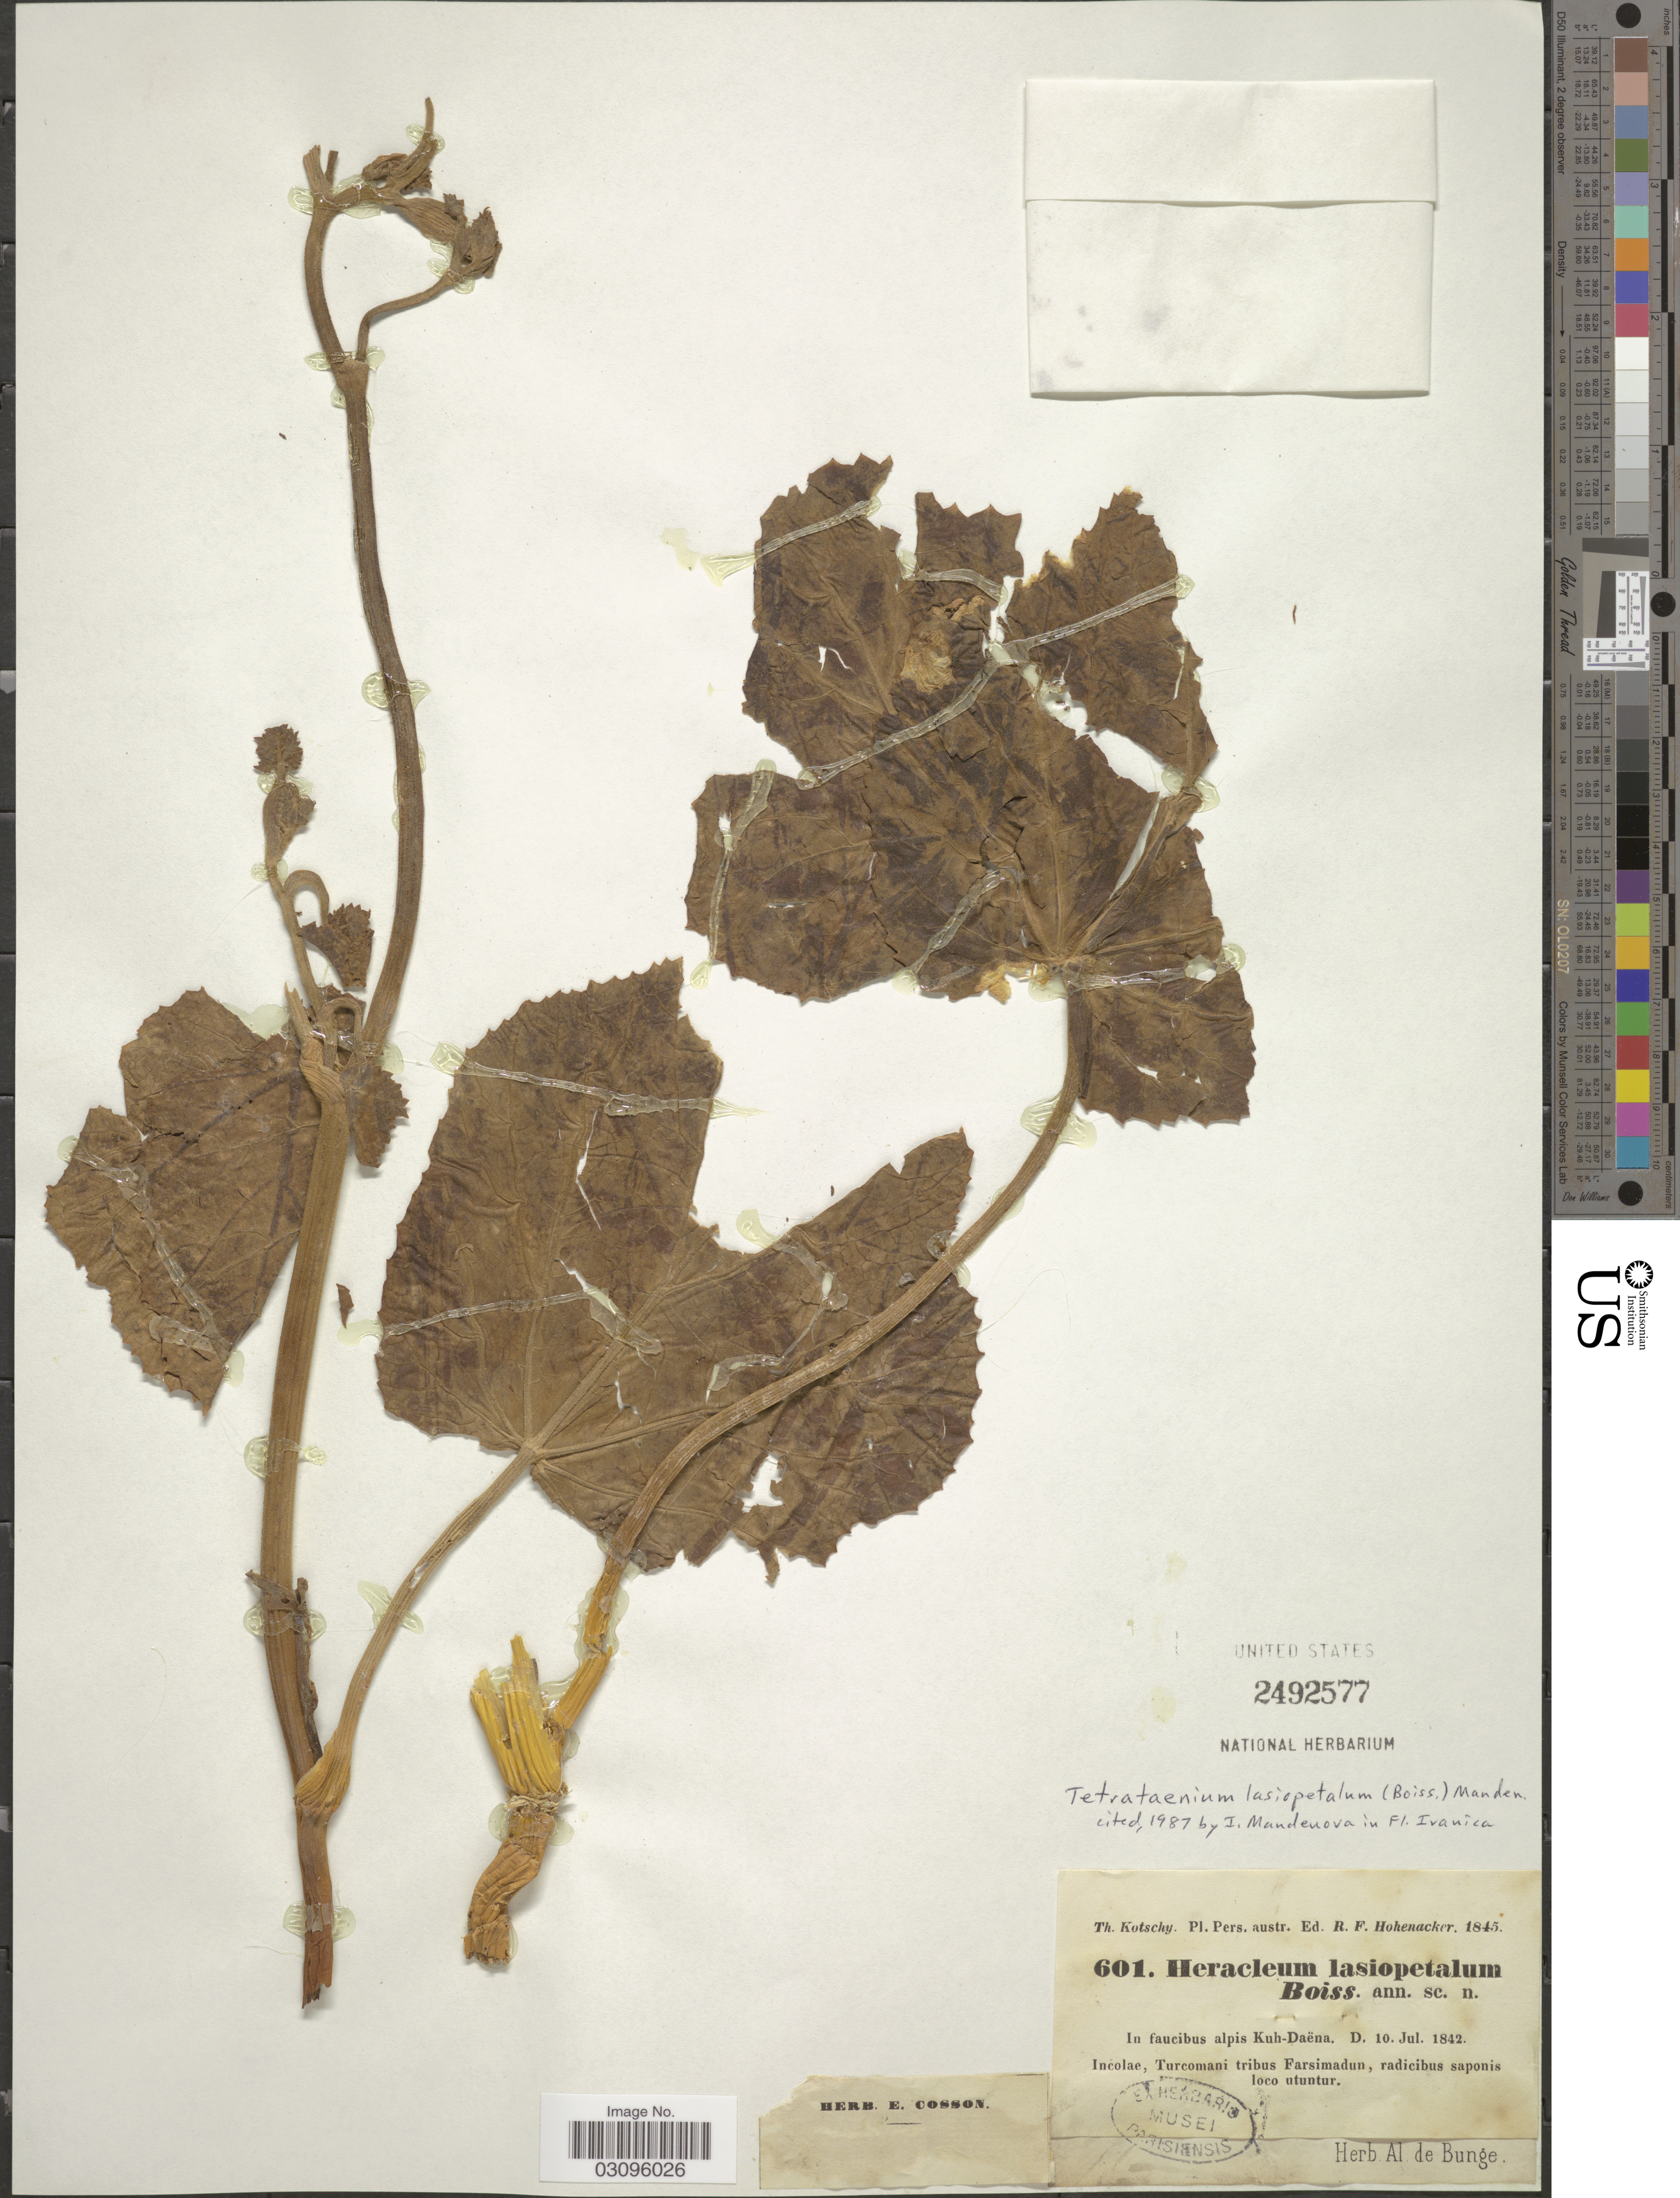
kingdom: Plantae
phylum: Tracheophyta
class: Magnoliopsida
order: Apiales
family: Apiaceae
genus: Tetrataenium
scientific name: Tetrataenium lasiopetalum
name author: (Boiss.) Manden.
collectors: R. F. Hohenacker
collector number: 601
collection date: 1842-07-10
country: Iran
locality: Pers. austr. In faucibus alpis Kuh-Daëna. Incolae, Turcomani tribus Farsimadun.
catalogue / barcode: US 2492577